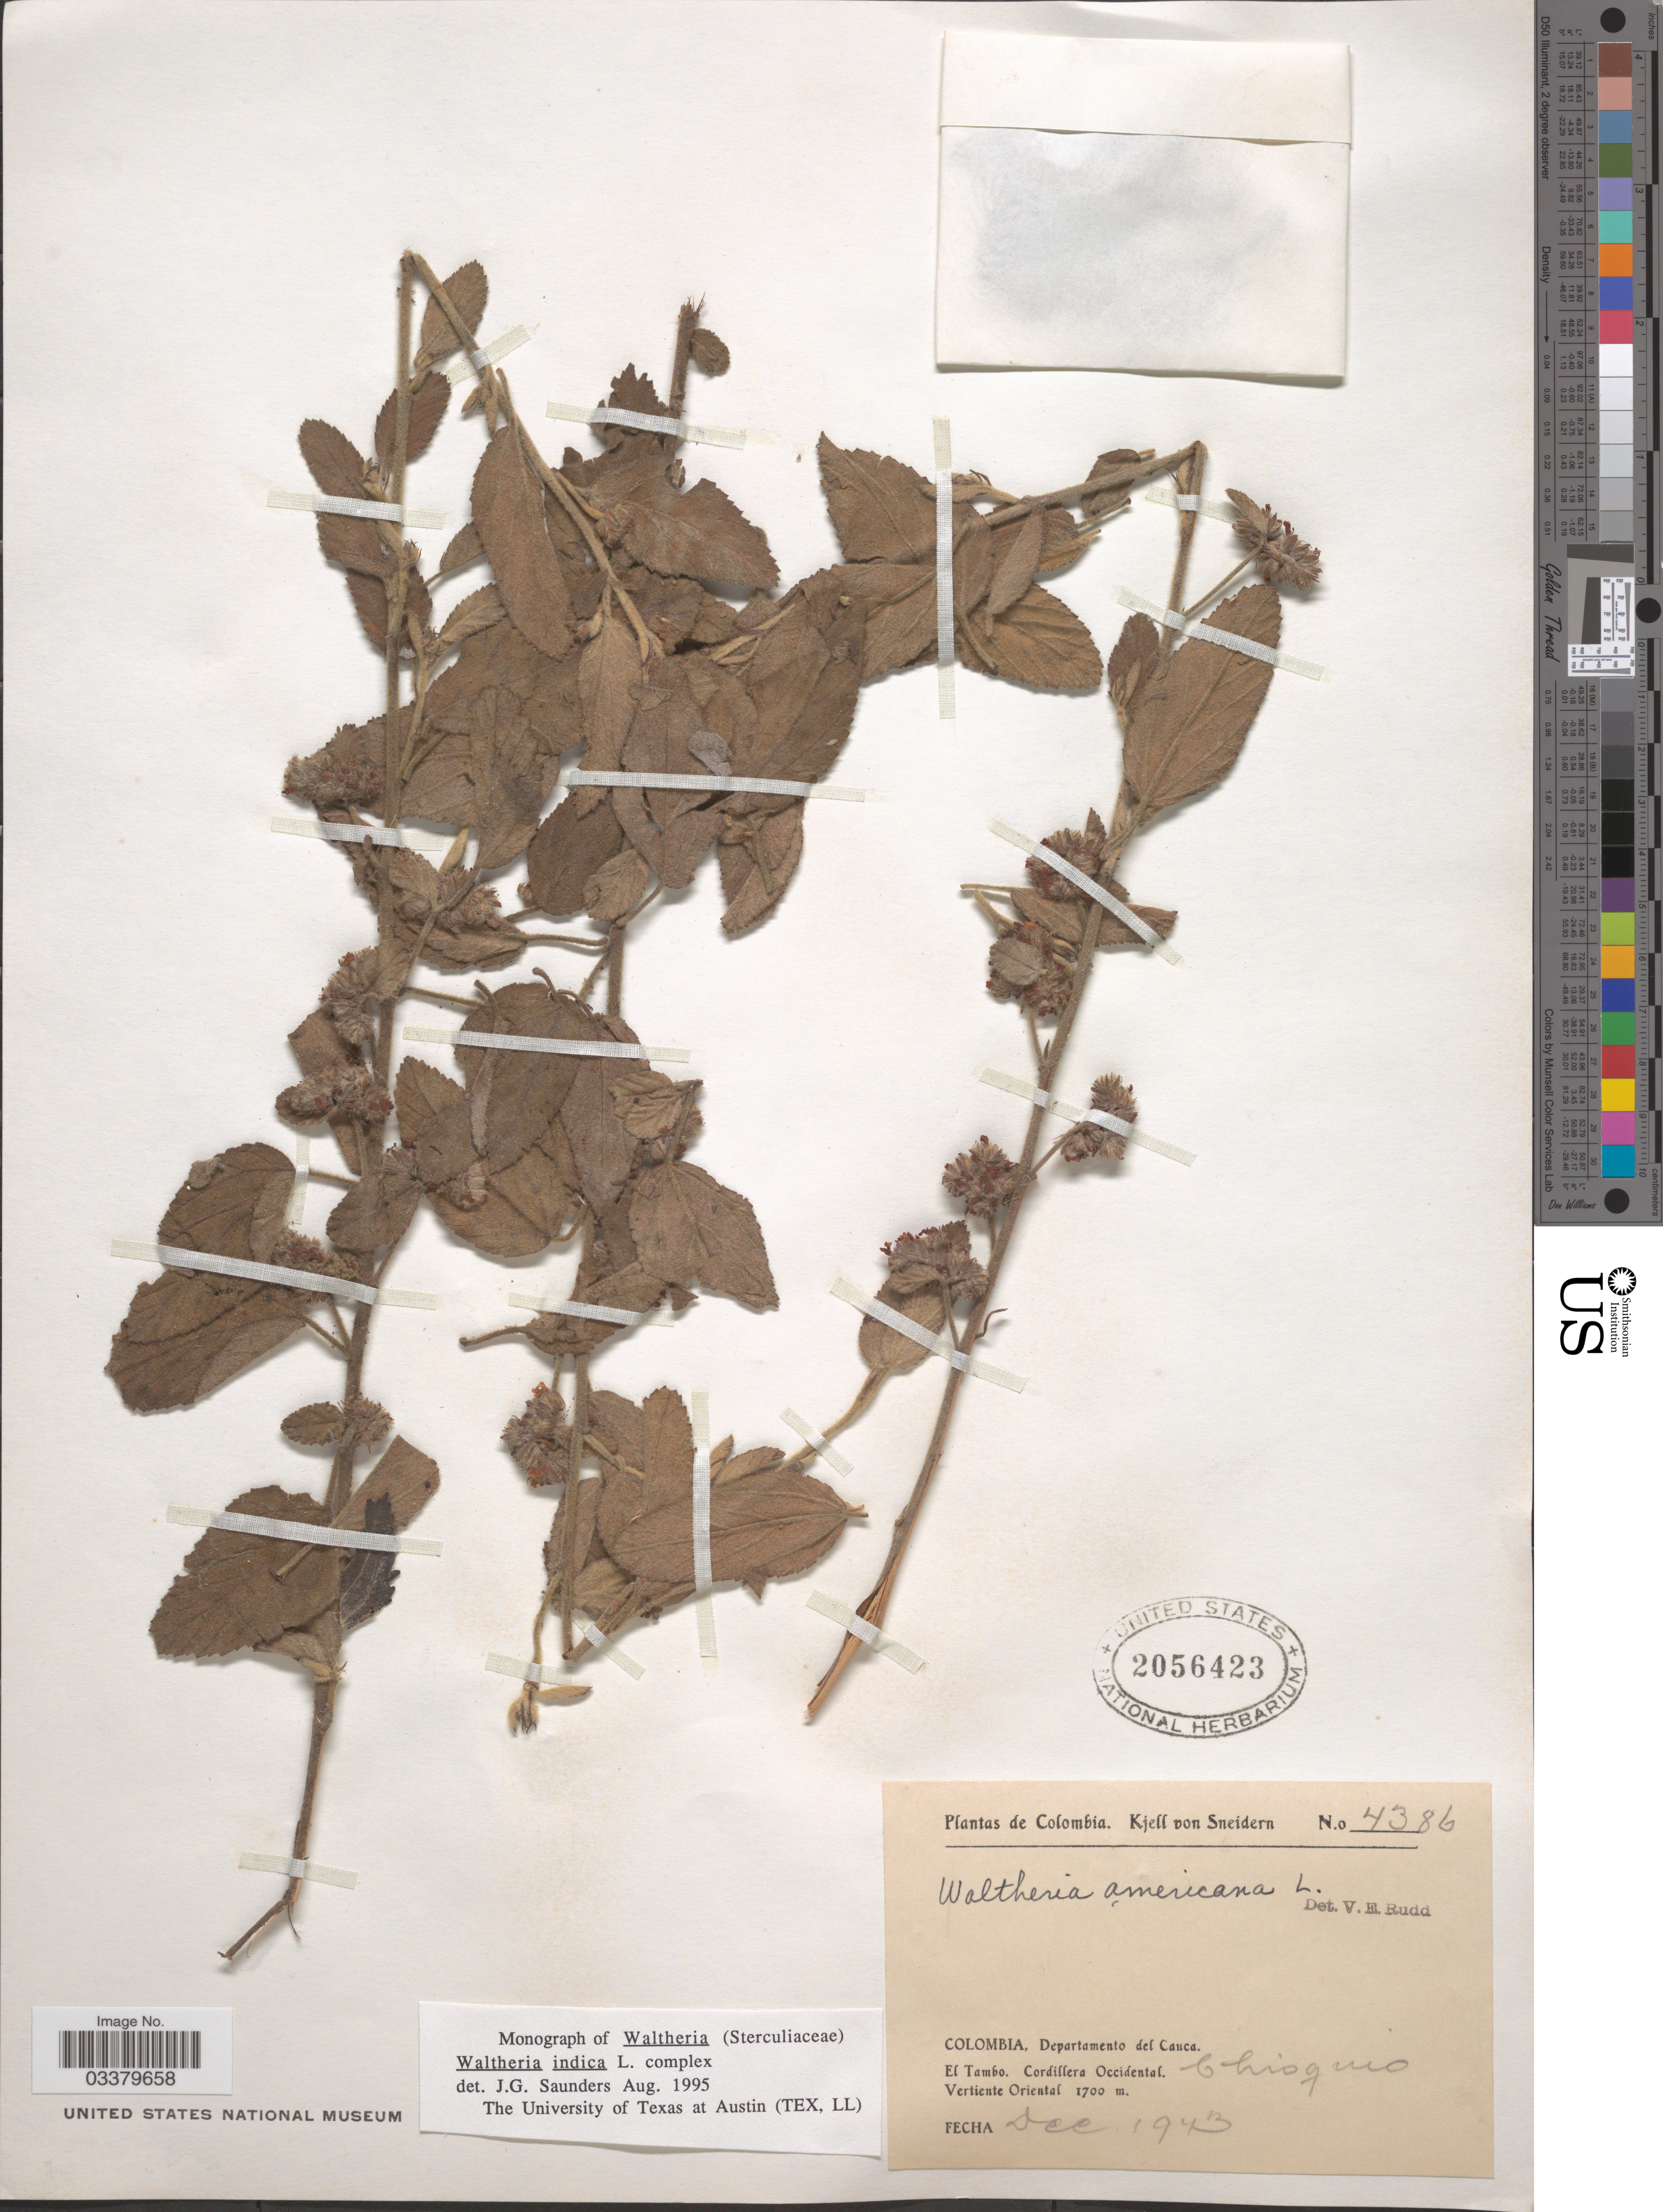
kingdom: Plantae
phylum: Tracheophyta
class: Magnoliopsida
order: Malvales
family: Malvaceae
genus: Waltheria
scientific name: Waltheria indica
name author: L.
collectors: K. von Sneidern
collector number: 4386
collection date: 1943-12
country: Colombia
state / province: Cauca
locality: El Tambo. Cordillera Occidental. Vertiente Oriental. Chisquio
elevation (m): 1700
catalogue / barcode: US 2056423